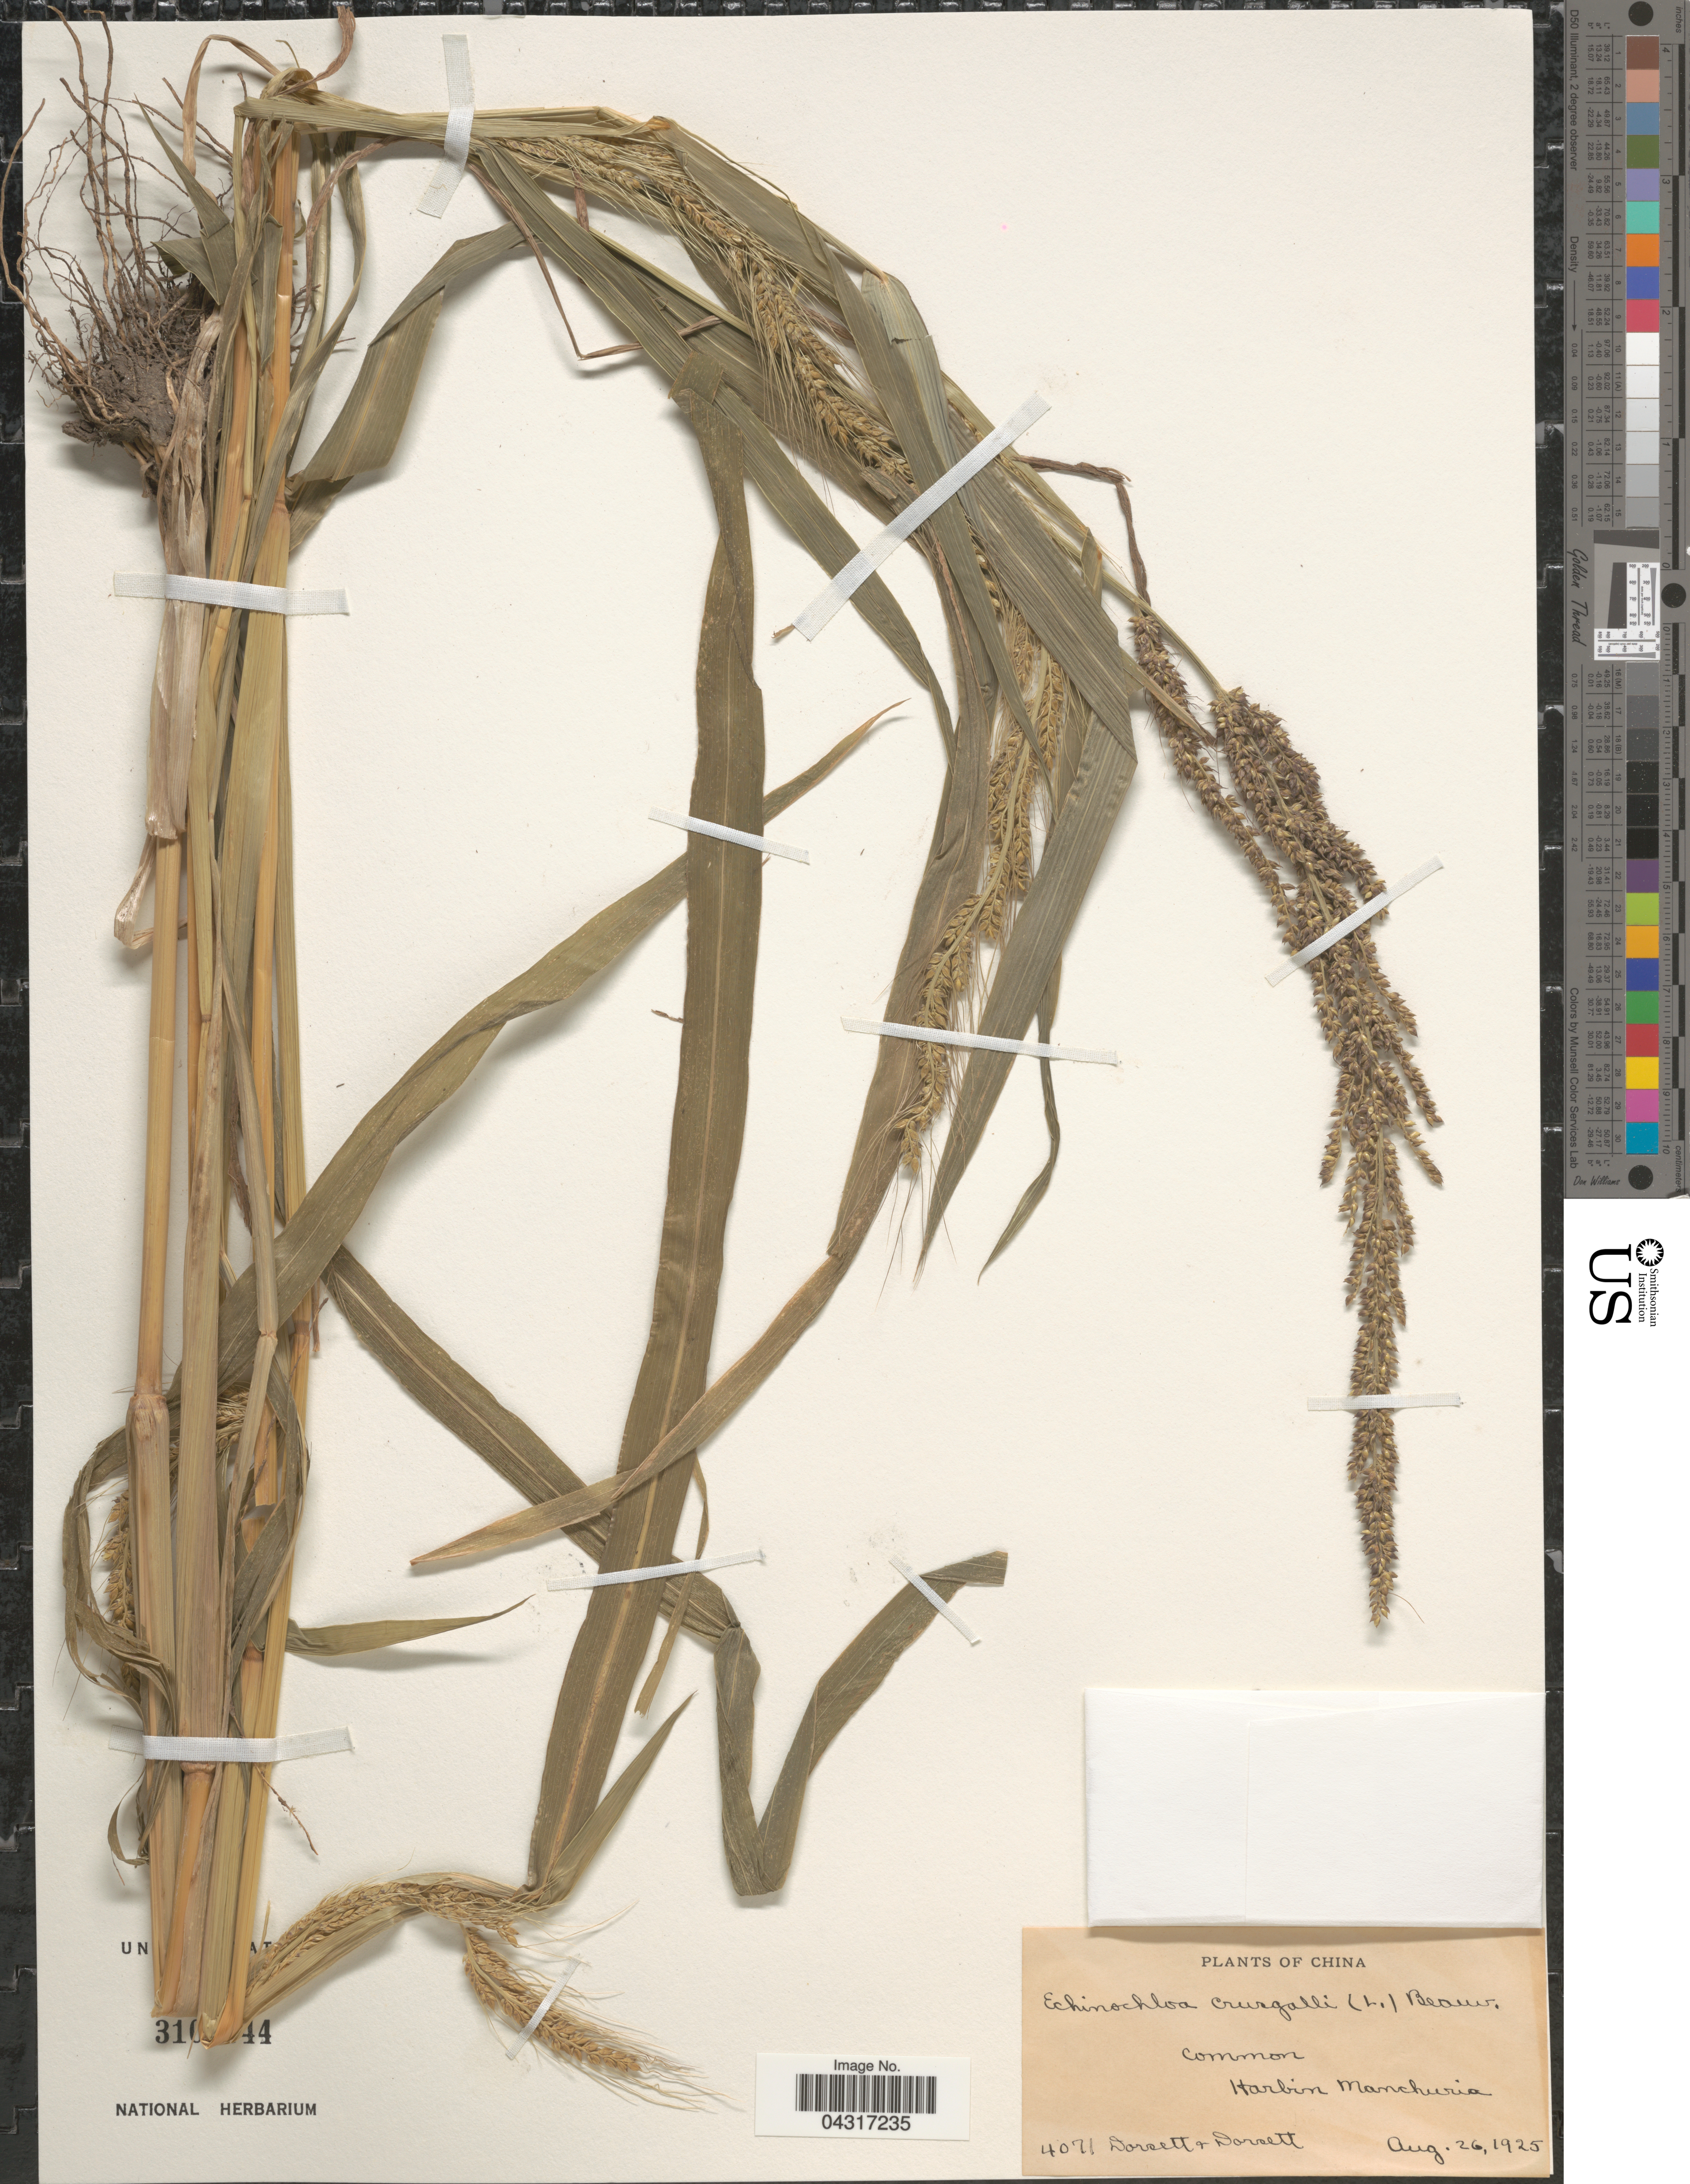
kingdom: Plantae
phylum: Tracheophyta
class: Liliopsida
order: Poales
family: Poaceae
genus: Echinochloa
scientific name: Echinochloa crus-galli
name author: (L.) P. Beauv.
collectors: -- Dorsett & -- Dorsett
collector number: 4071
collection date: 1925-08-26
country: China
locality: Common. Harbin Manchuria.